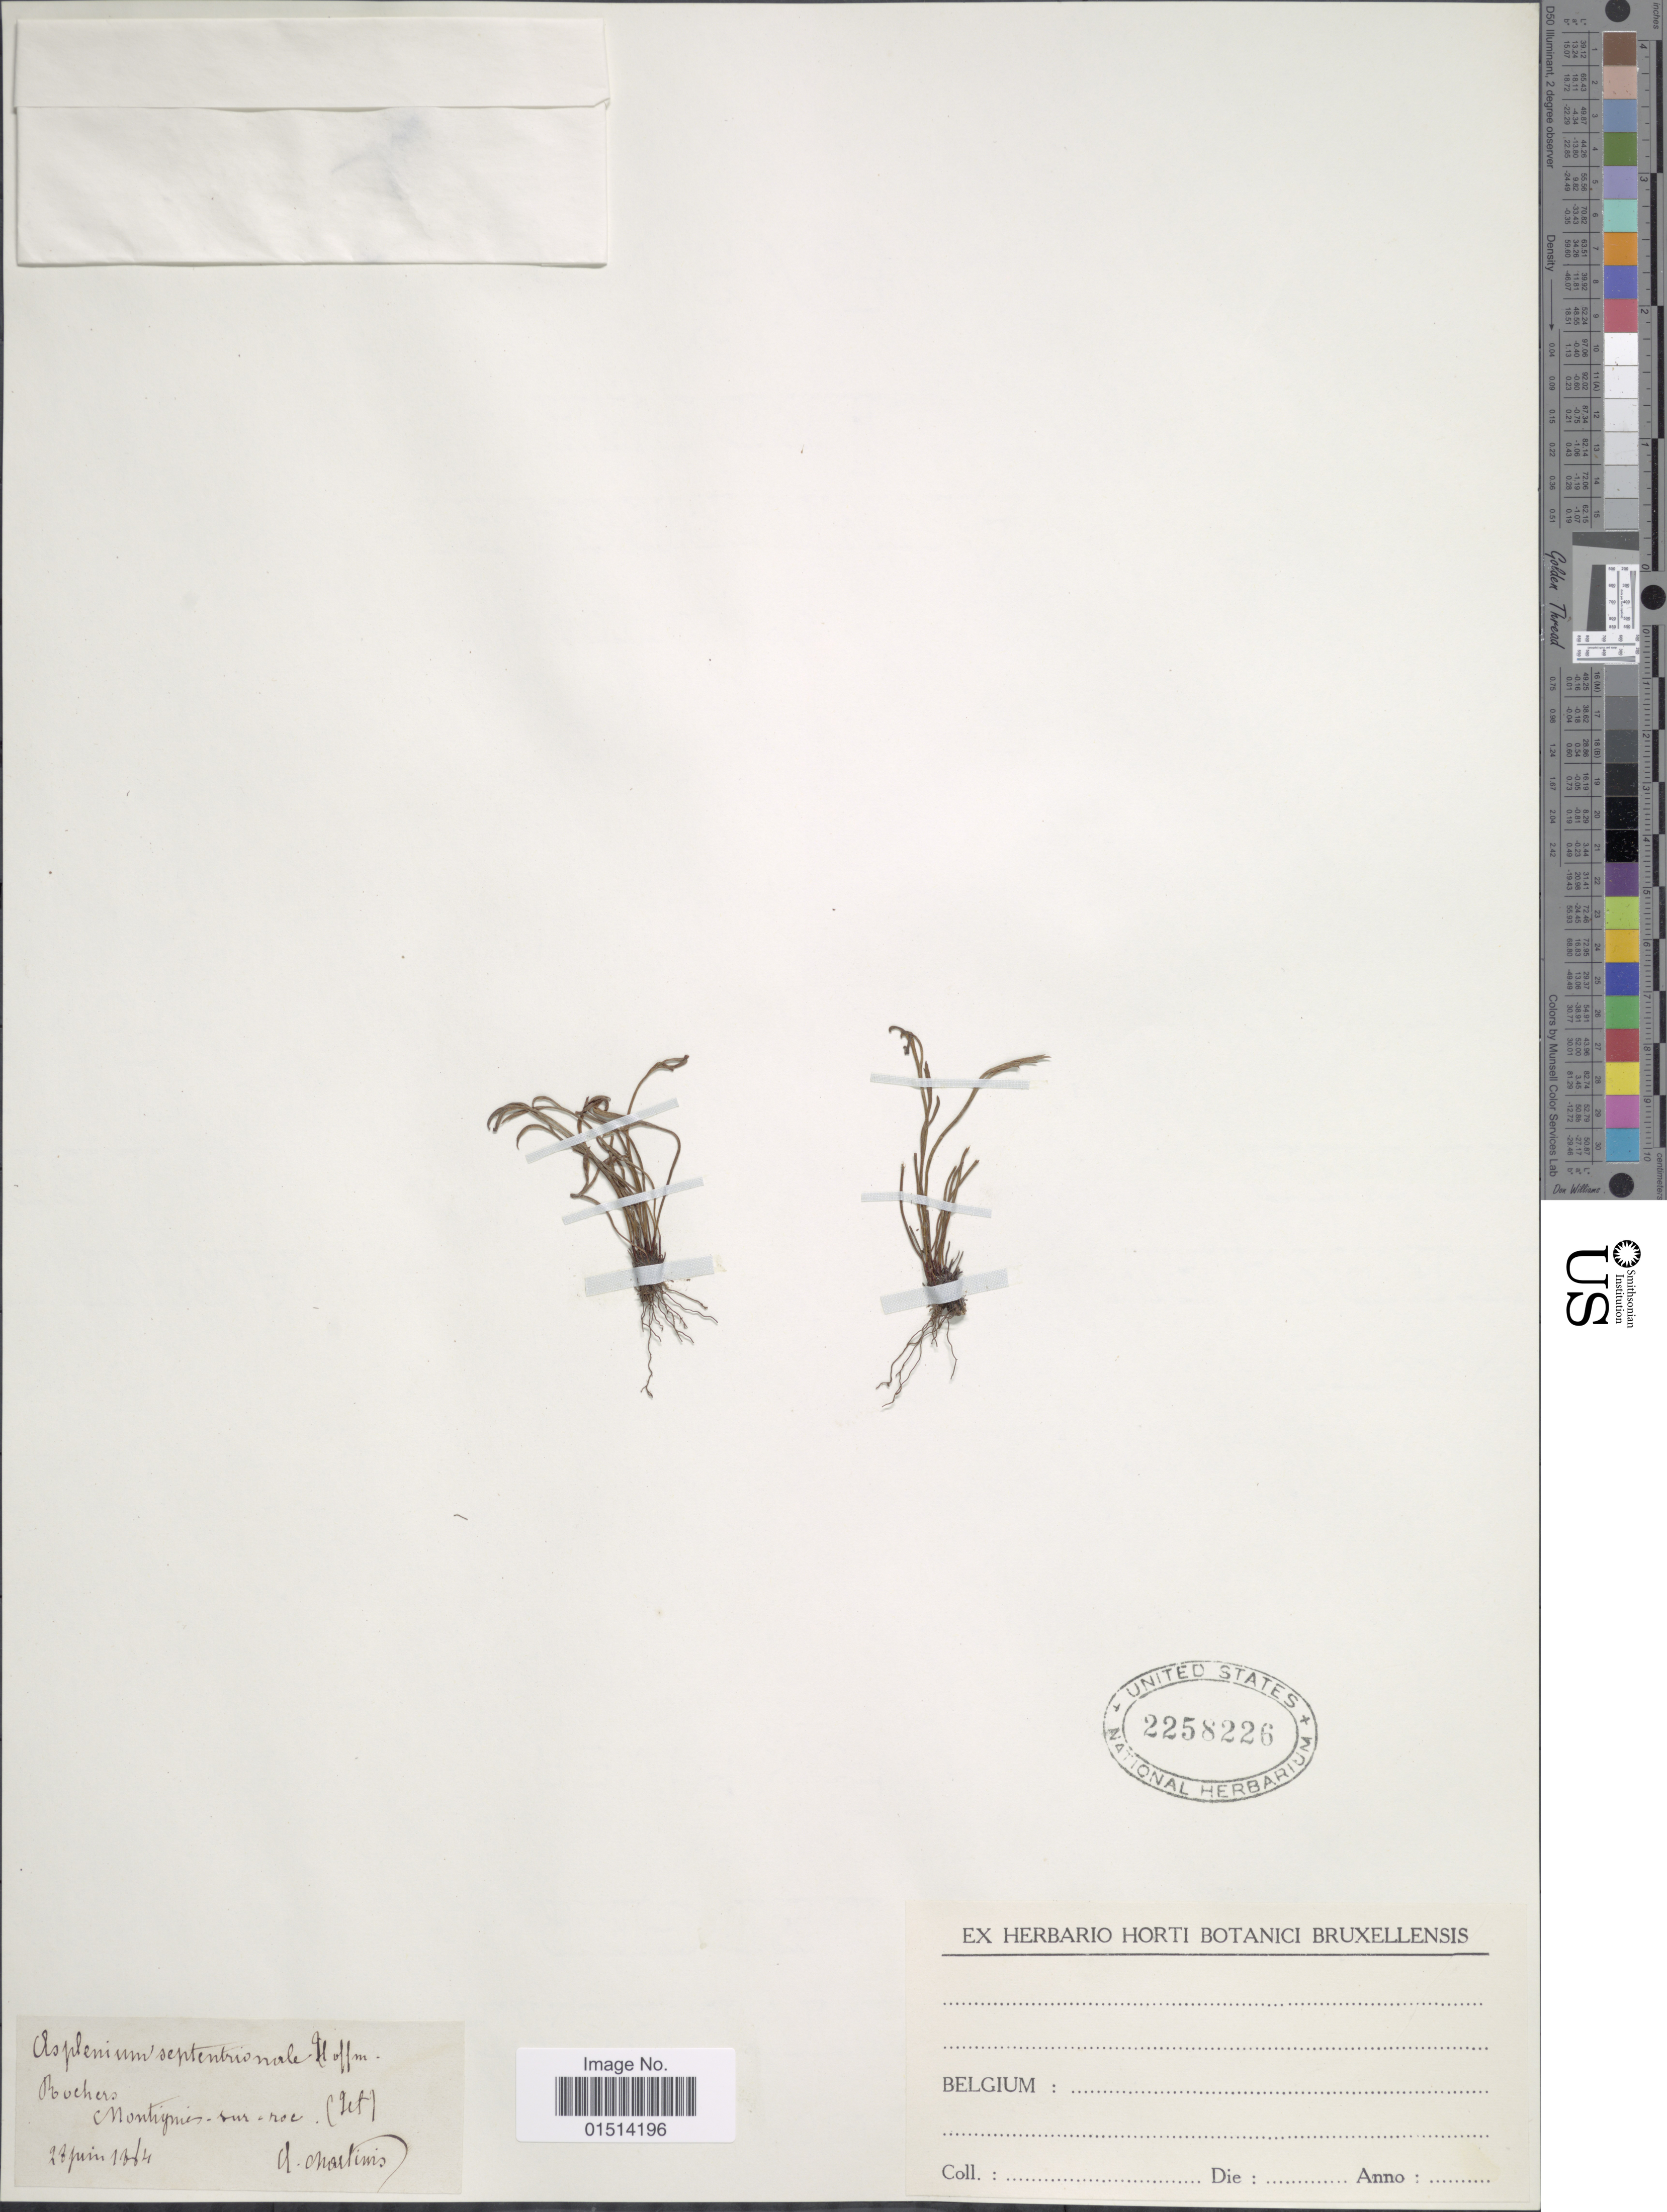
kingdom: Plantae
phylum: Tracheophyta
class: Polypodiopsida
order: Polypodiales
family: Aspleniaceae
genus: Asplenium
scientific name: Asplenium septentrionale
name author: (L.) Hoffm.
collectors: -. Martinis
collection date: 1864-06-26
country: Belgium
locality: Rochers, Montigmes-sur-roc (Jet) [interpreted]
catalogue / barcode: US 2258226